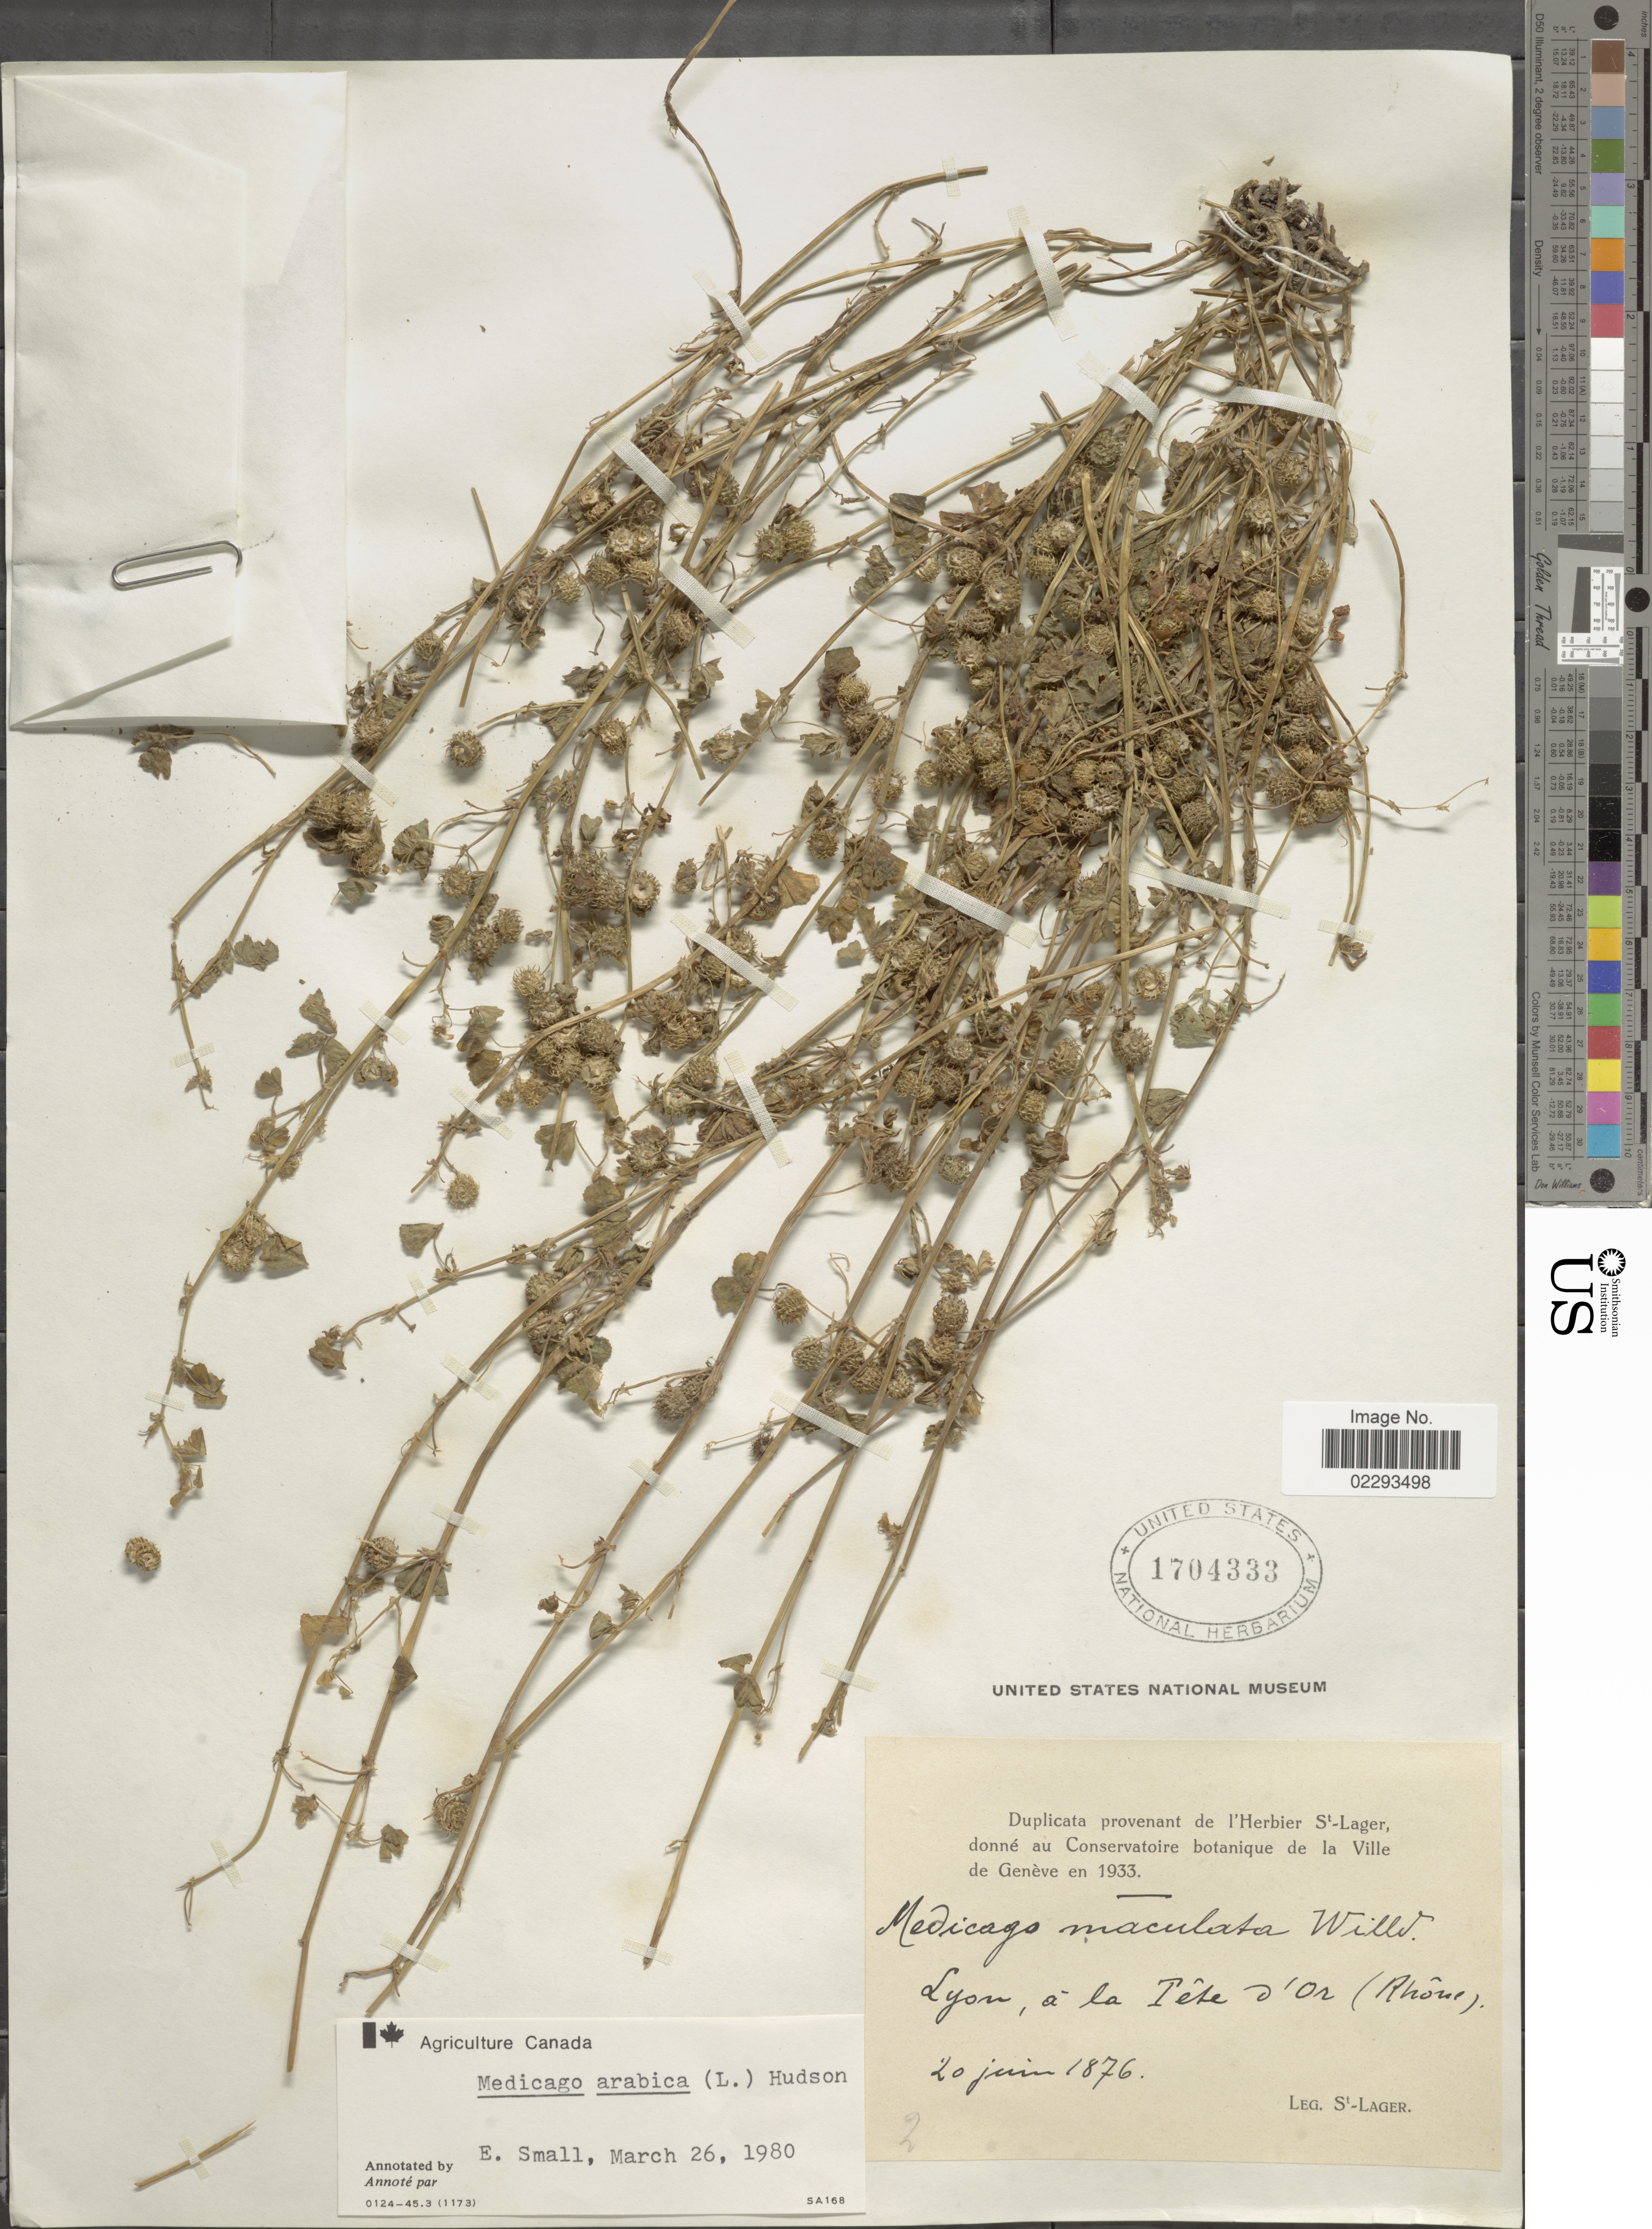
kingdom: Plantae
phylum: Tracheophyta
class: Magnoliopsida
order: Fabales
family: Fabaceae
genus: Medicago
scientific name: Medicago arabica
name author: (L.) Huds.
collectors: -. St. Lager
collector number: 2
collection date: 1876-06-20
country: France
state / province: Auvergne-Rhône-Alpes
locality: Lyon, á la Pete s'or (Rhone)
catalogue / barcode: US 1704333